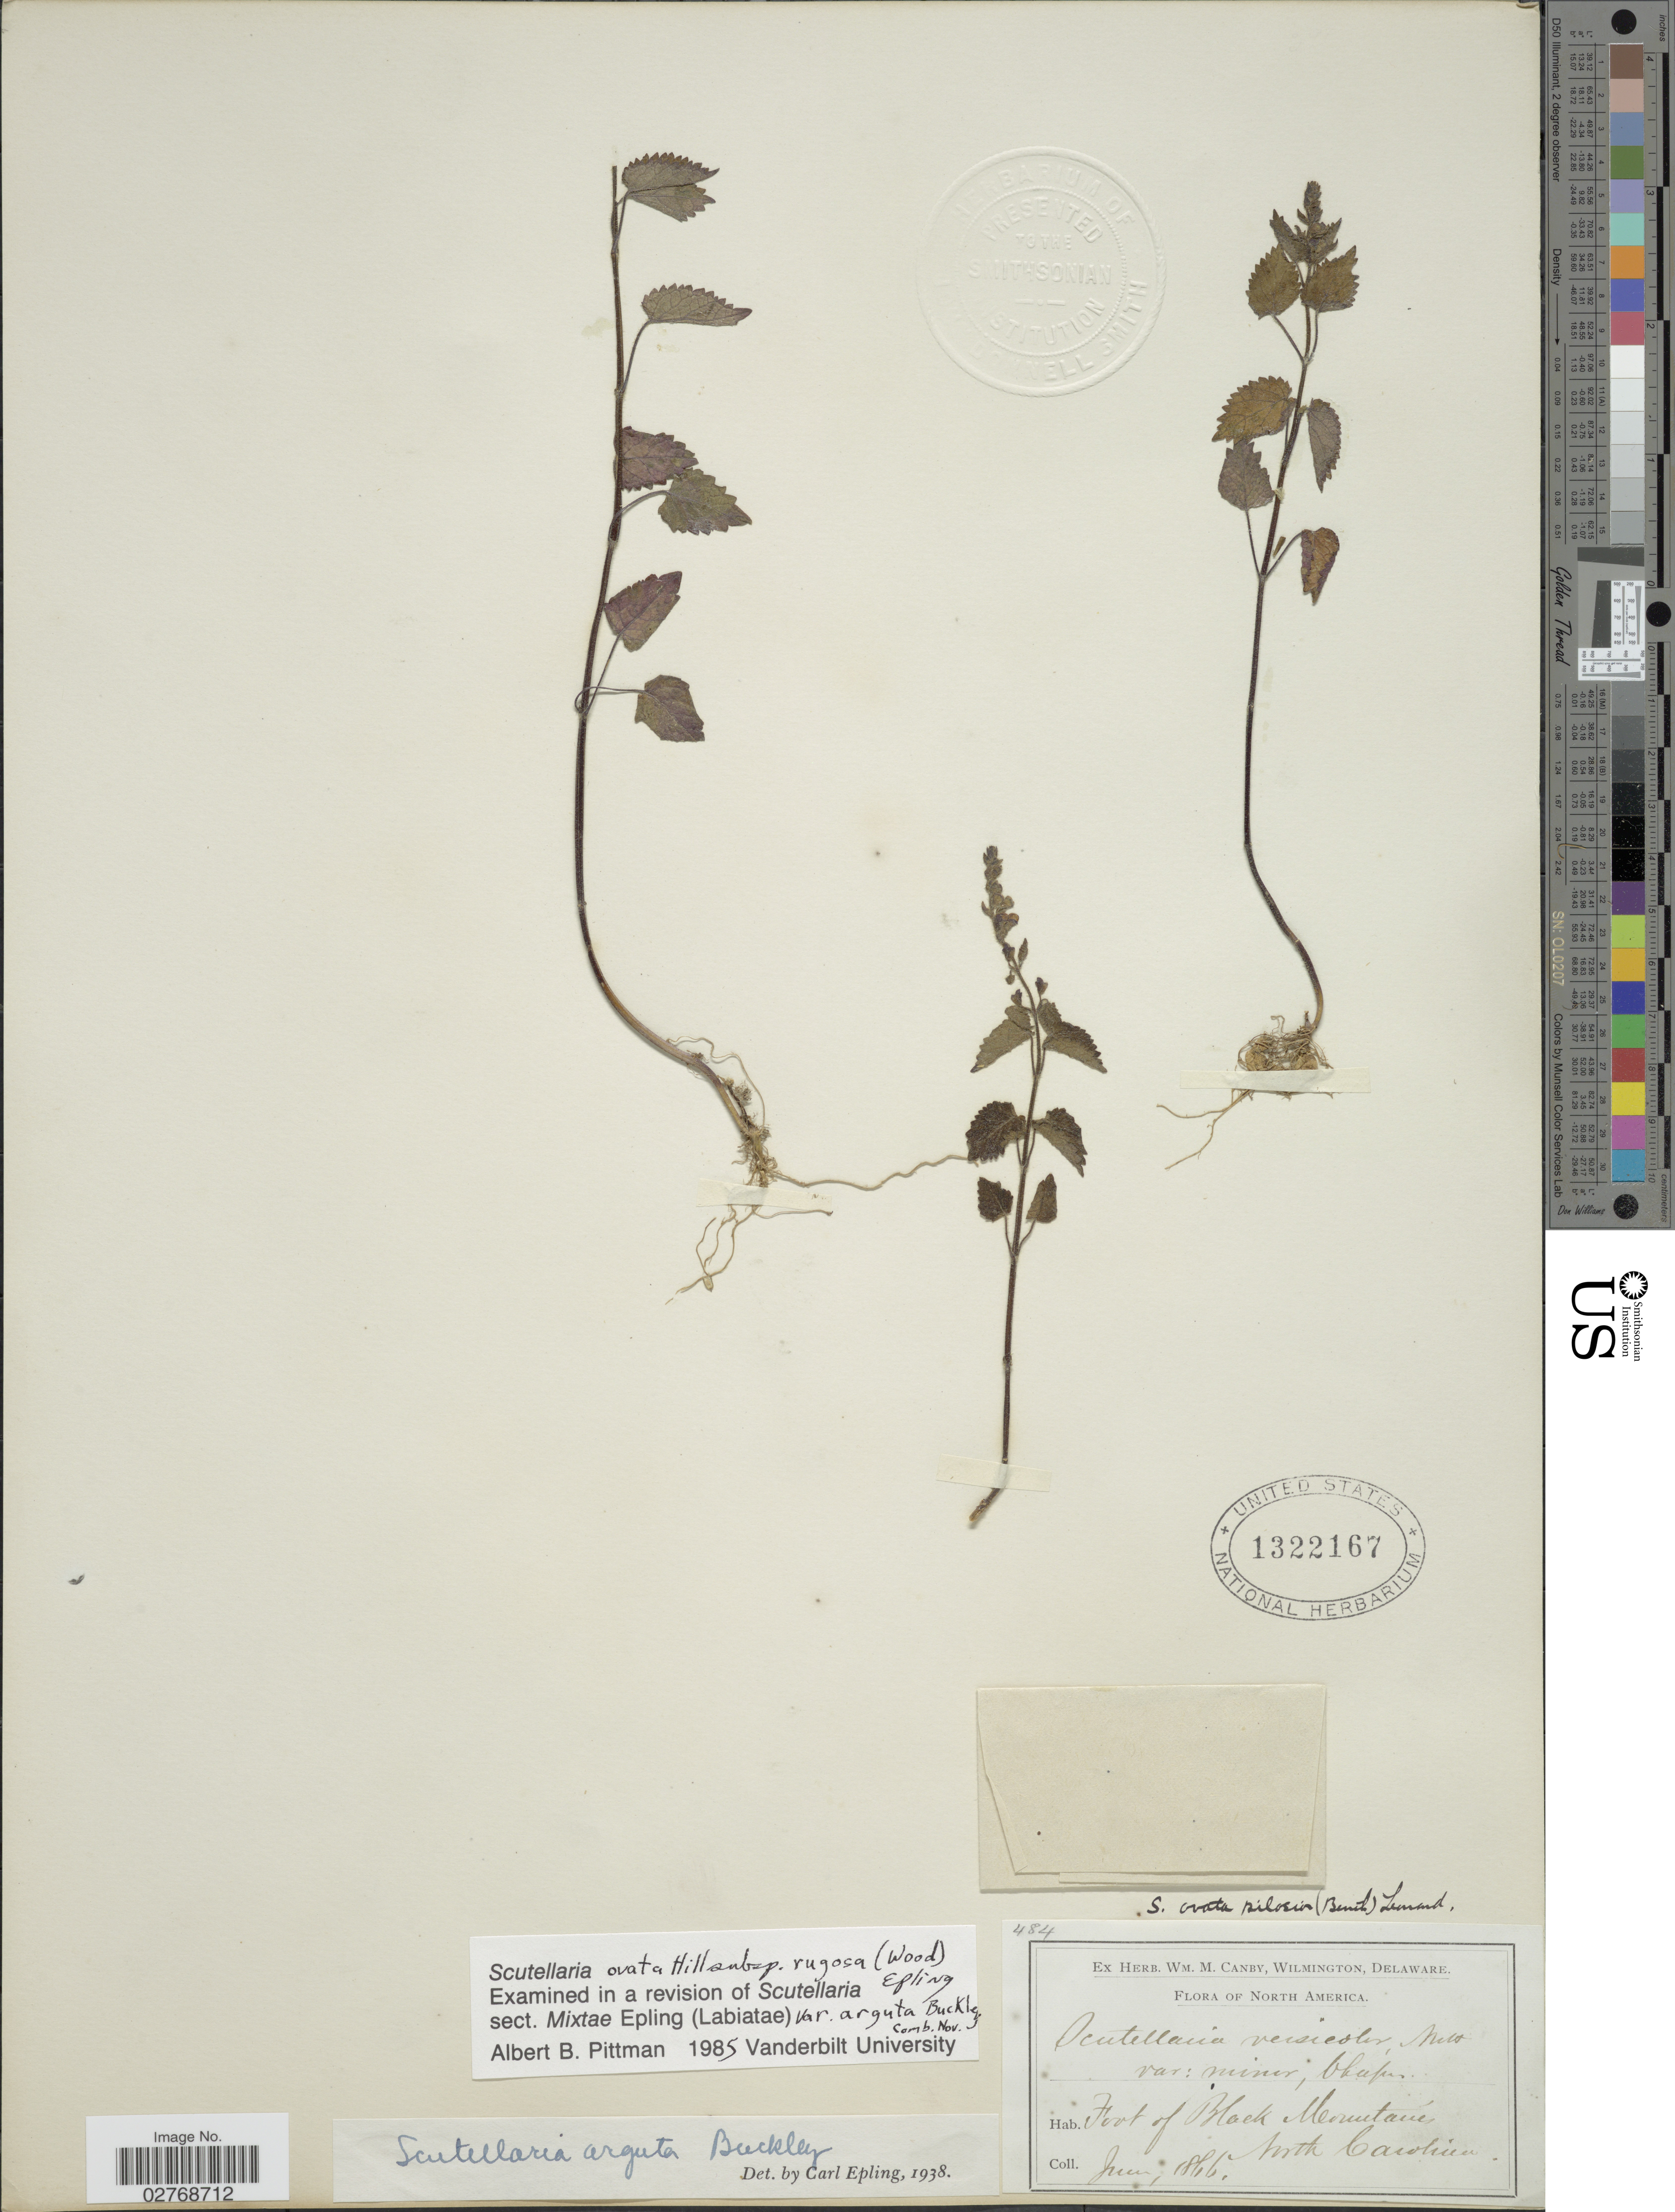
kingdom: Plantae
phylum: Tracheophyta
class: Magnoliopsida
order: Lamiales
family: Lamiaceae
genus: Scutellaria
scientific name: Scutellaria ovata subsp. rugosa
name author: (Alph. Wood) Epling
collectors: ex herb. W.M. Canby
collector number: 484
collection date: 1866-06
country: United States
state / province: North Carolina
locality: Foot of Black Mountains.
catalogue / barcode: US 1322167